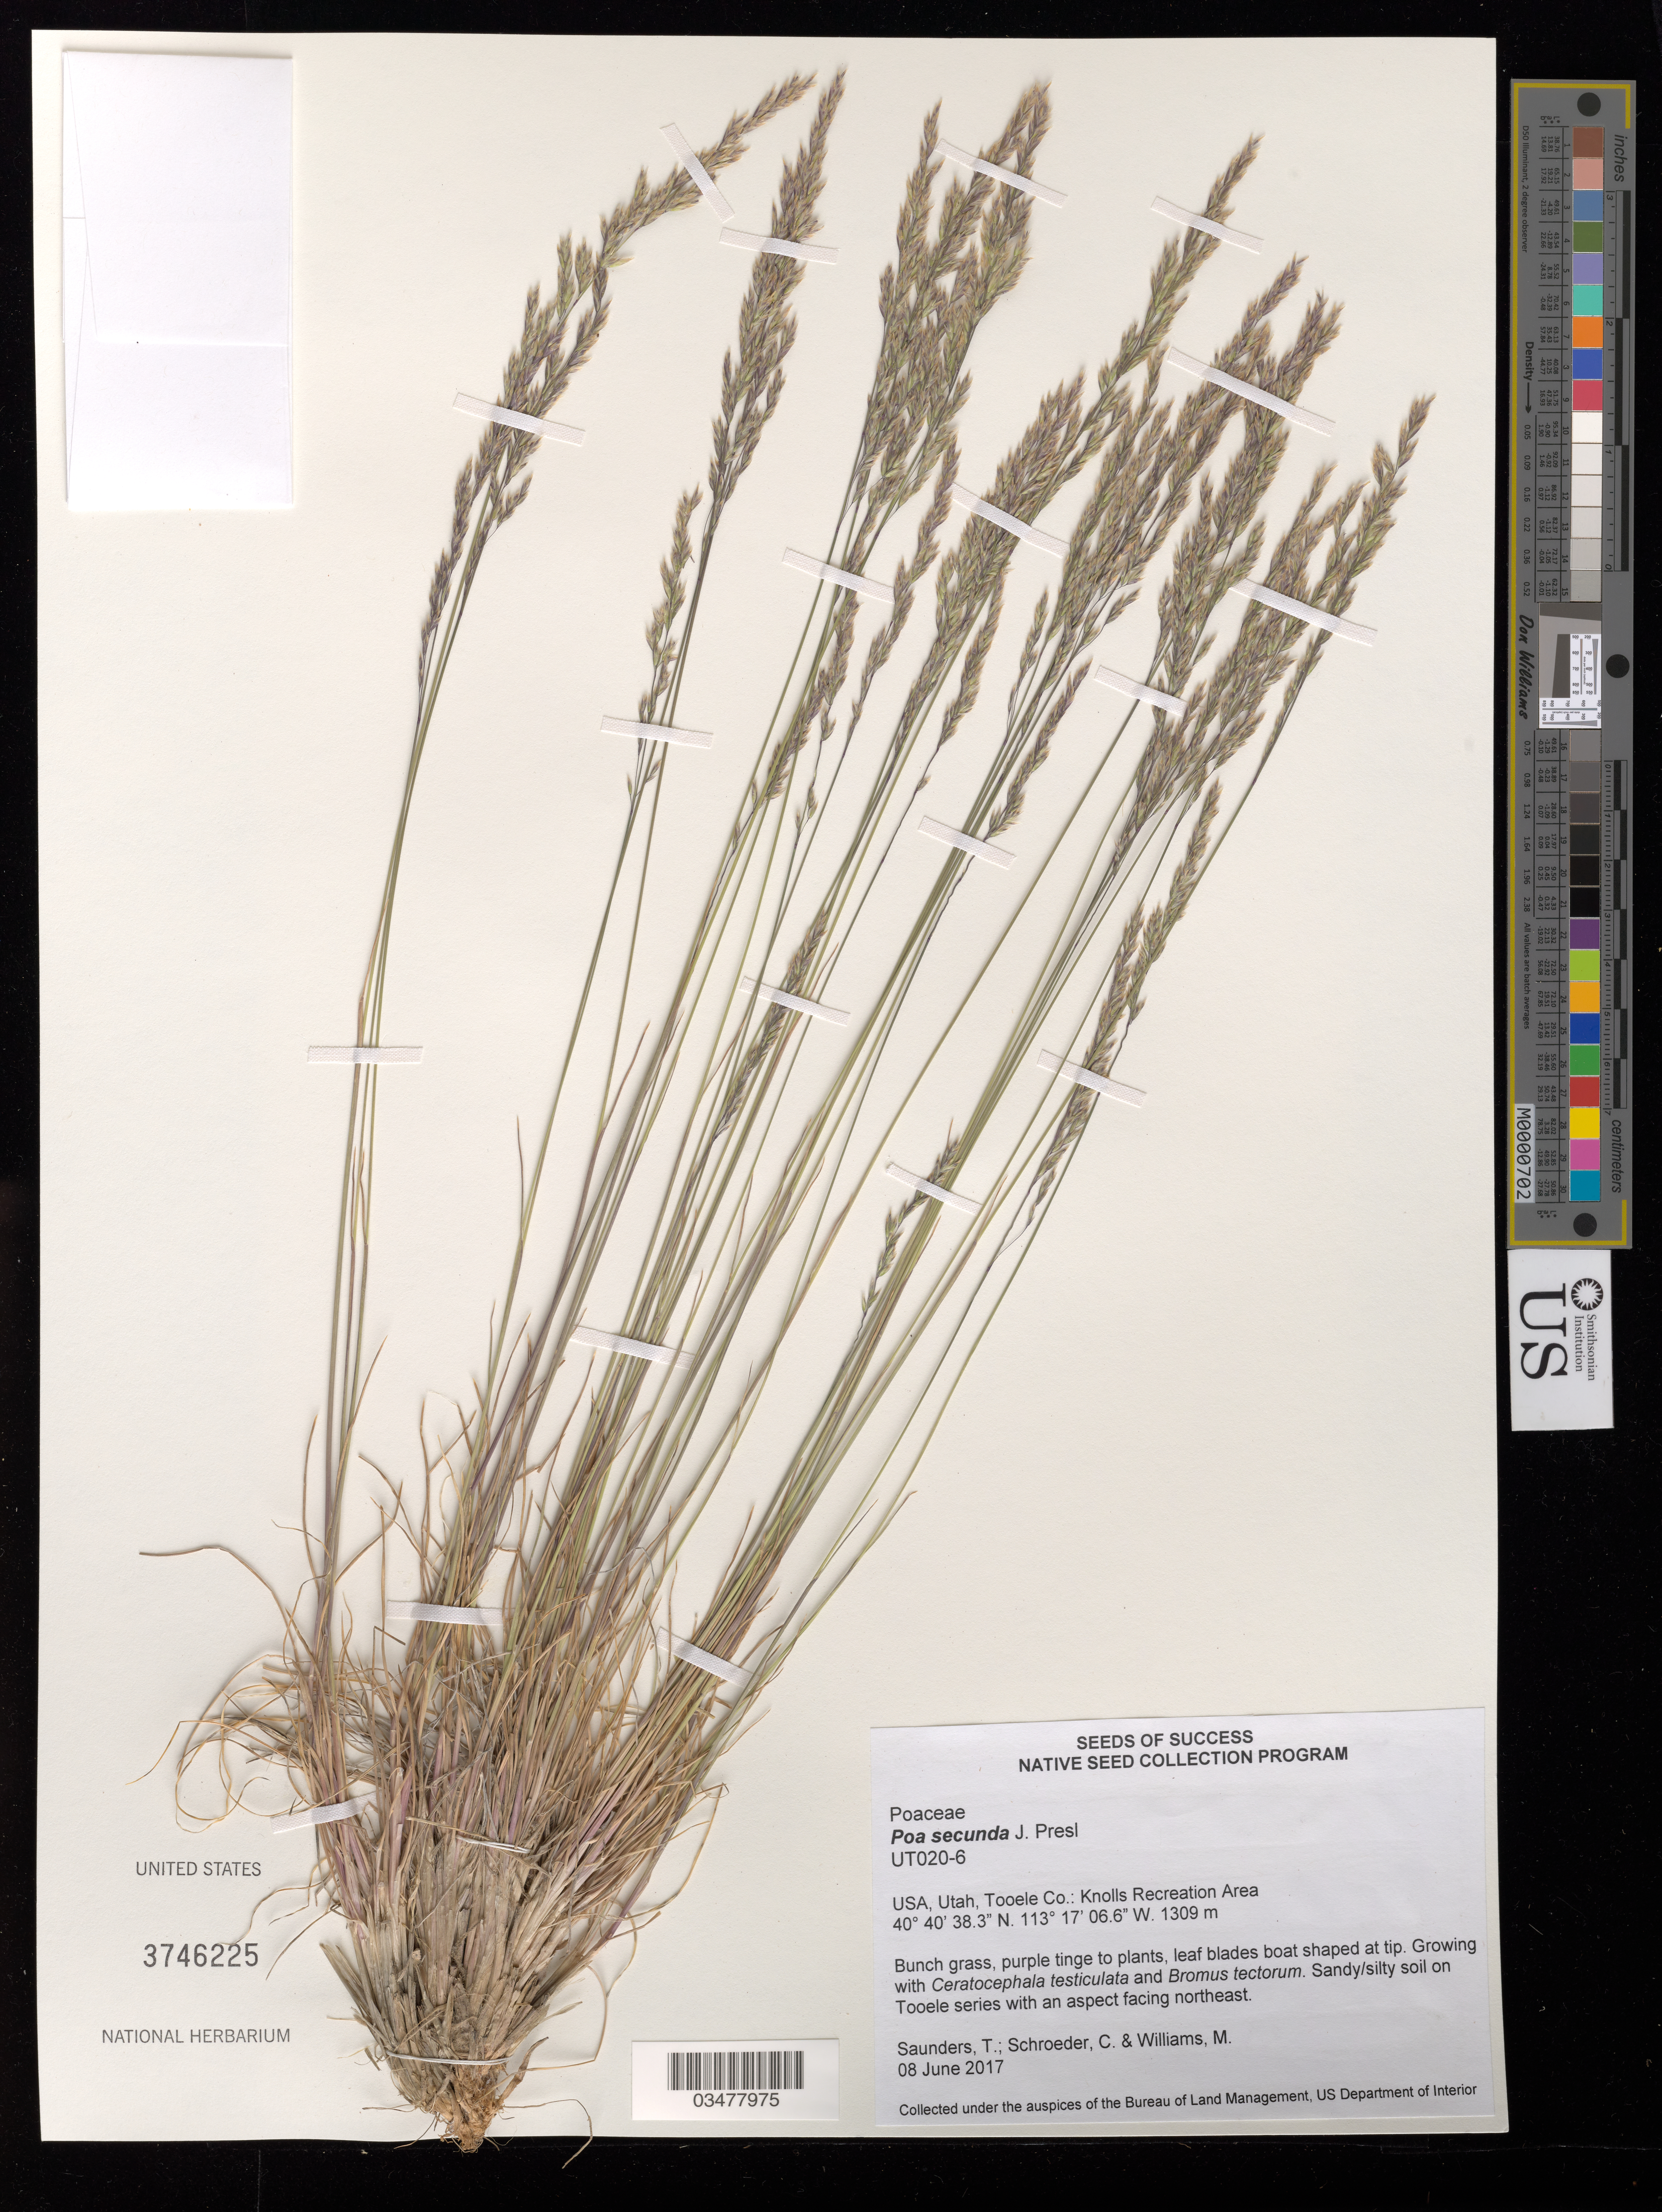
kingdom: Plantae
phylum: Tracheophyta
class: Liliopsida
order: Poales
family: Poaceae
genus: Poa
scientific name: Poa secunda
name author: J. Presl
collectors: T. Saunders, C. Schroeder & M. Williams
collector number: UT020-6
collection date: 2017-06-08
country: United States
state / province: Utah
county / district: Tooele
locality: Knolls Recreation Area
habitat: Desert. Sandy/silty soil.With Ceratocephala testiculata, Bromus tectorum.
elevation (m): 1309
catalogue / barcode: US 3746225